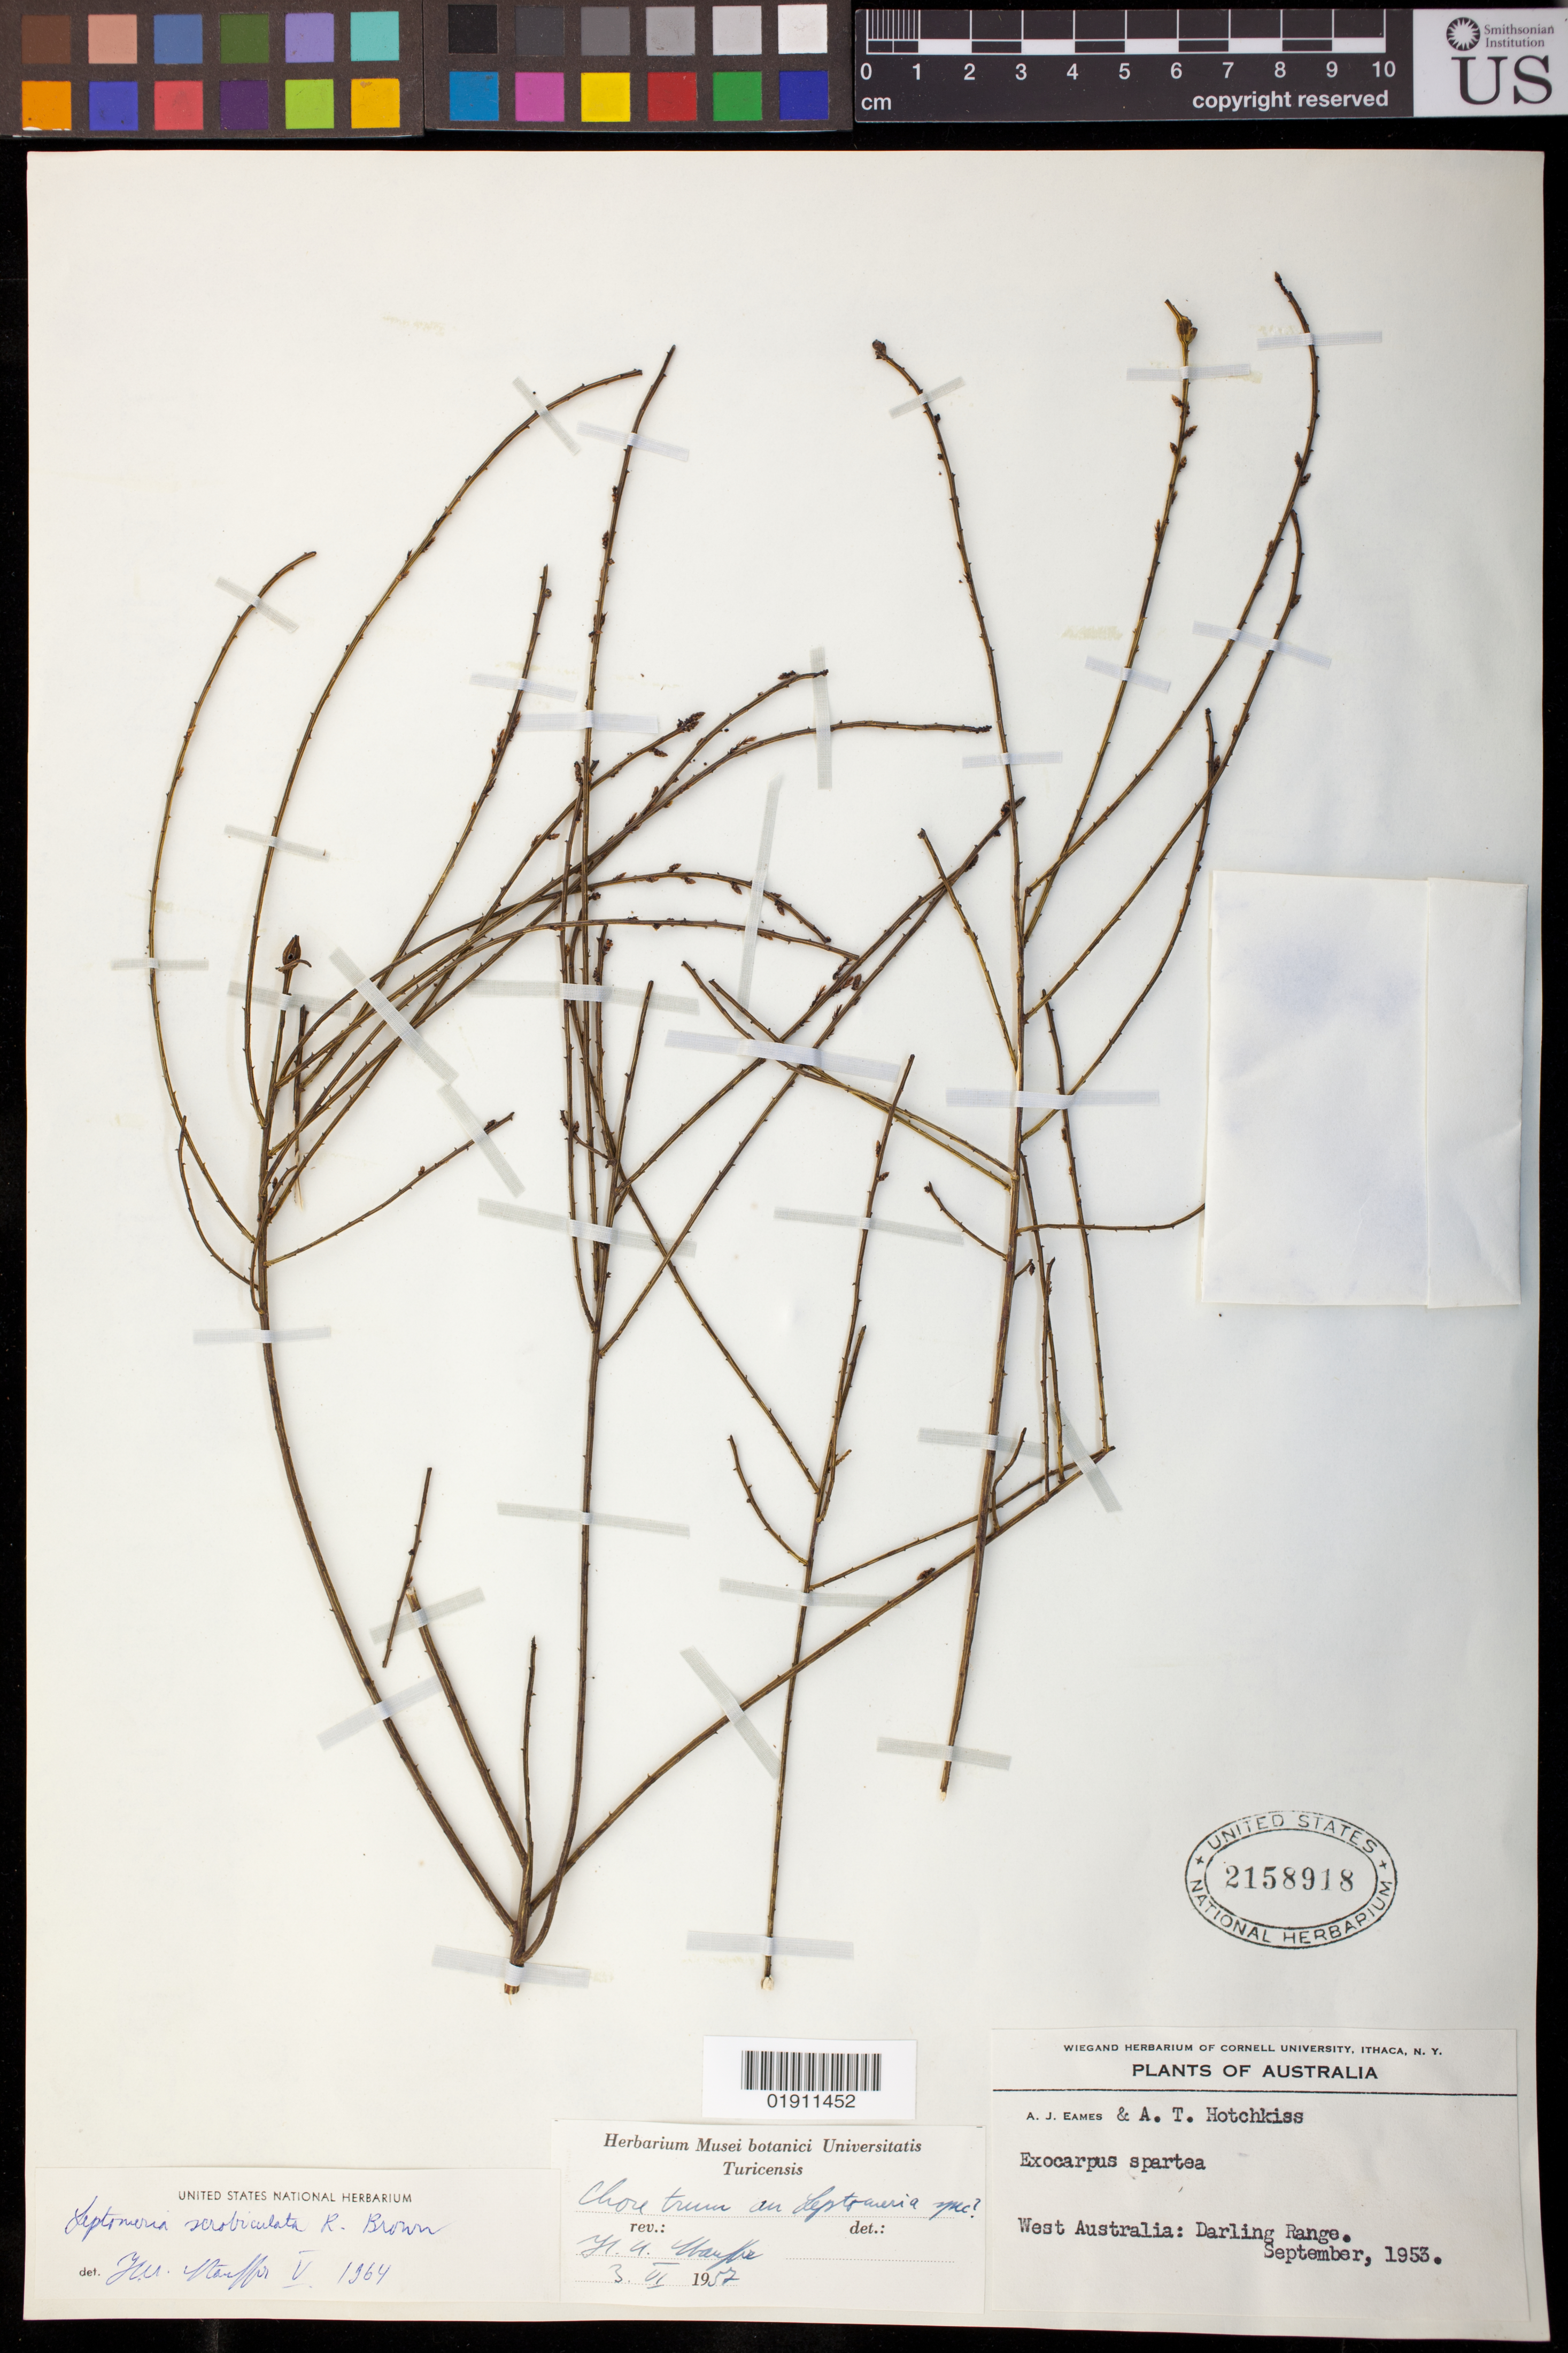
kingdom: Plantae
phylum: Tracheophyta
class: Magnoliopsida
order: Santalales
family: Amphorogynaceae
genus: Leptomeria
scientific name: Leptomeria scrobiculata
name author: R. Br.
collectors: A. J. Eames & A. Hotchkiss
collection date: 1953-09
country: Australia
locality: Darling Range [Darling Scarp]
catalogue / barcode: US 2158918